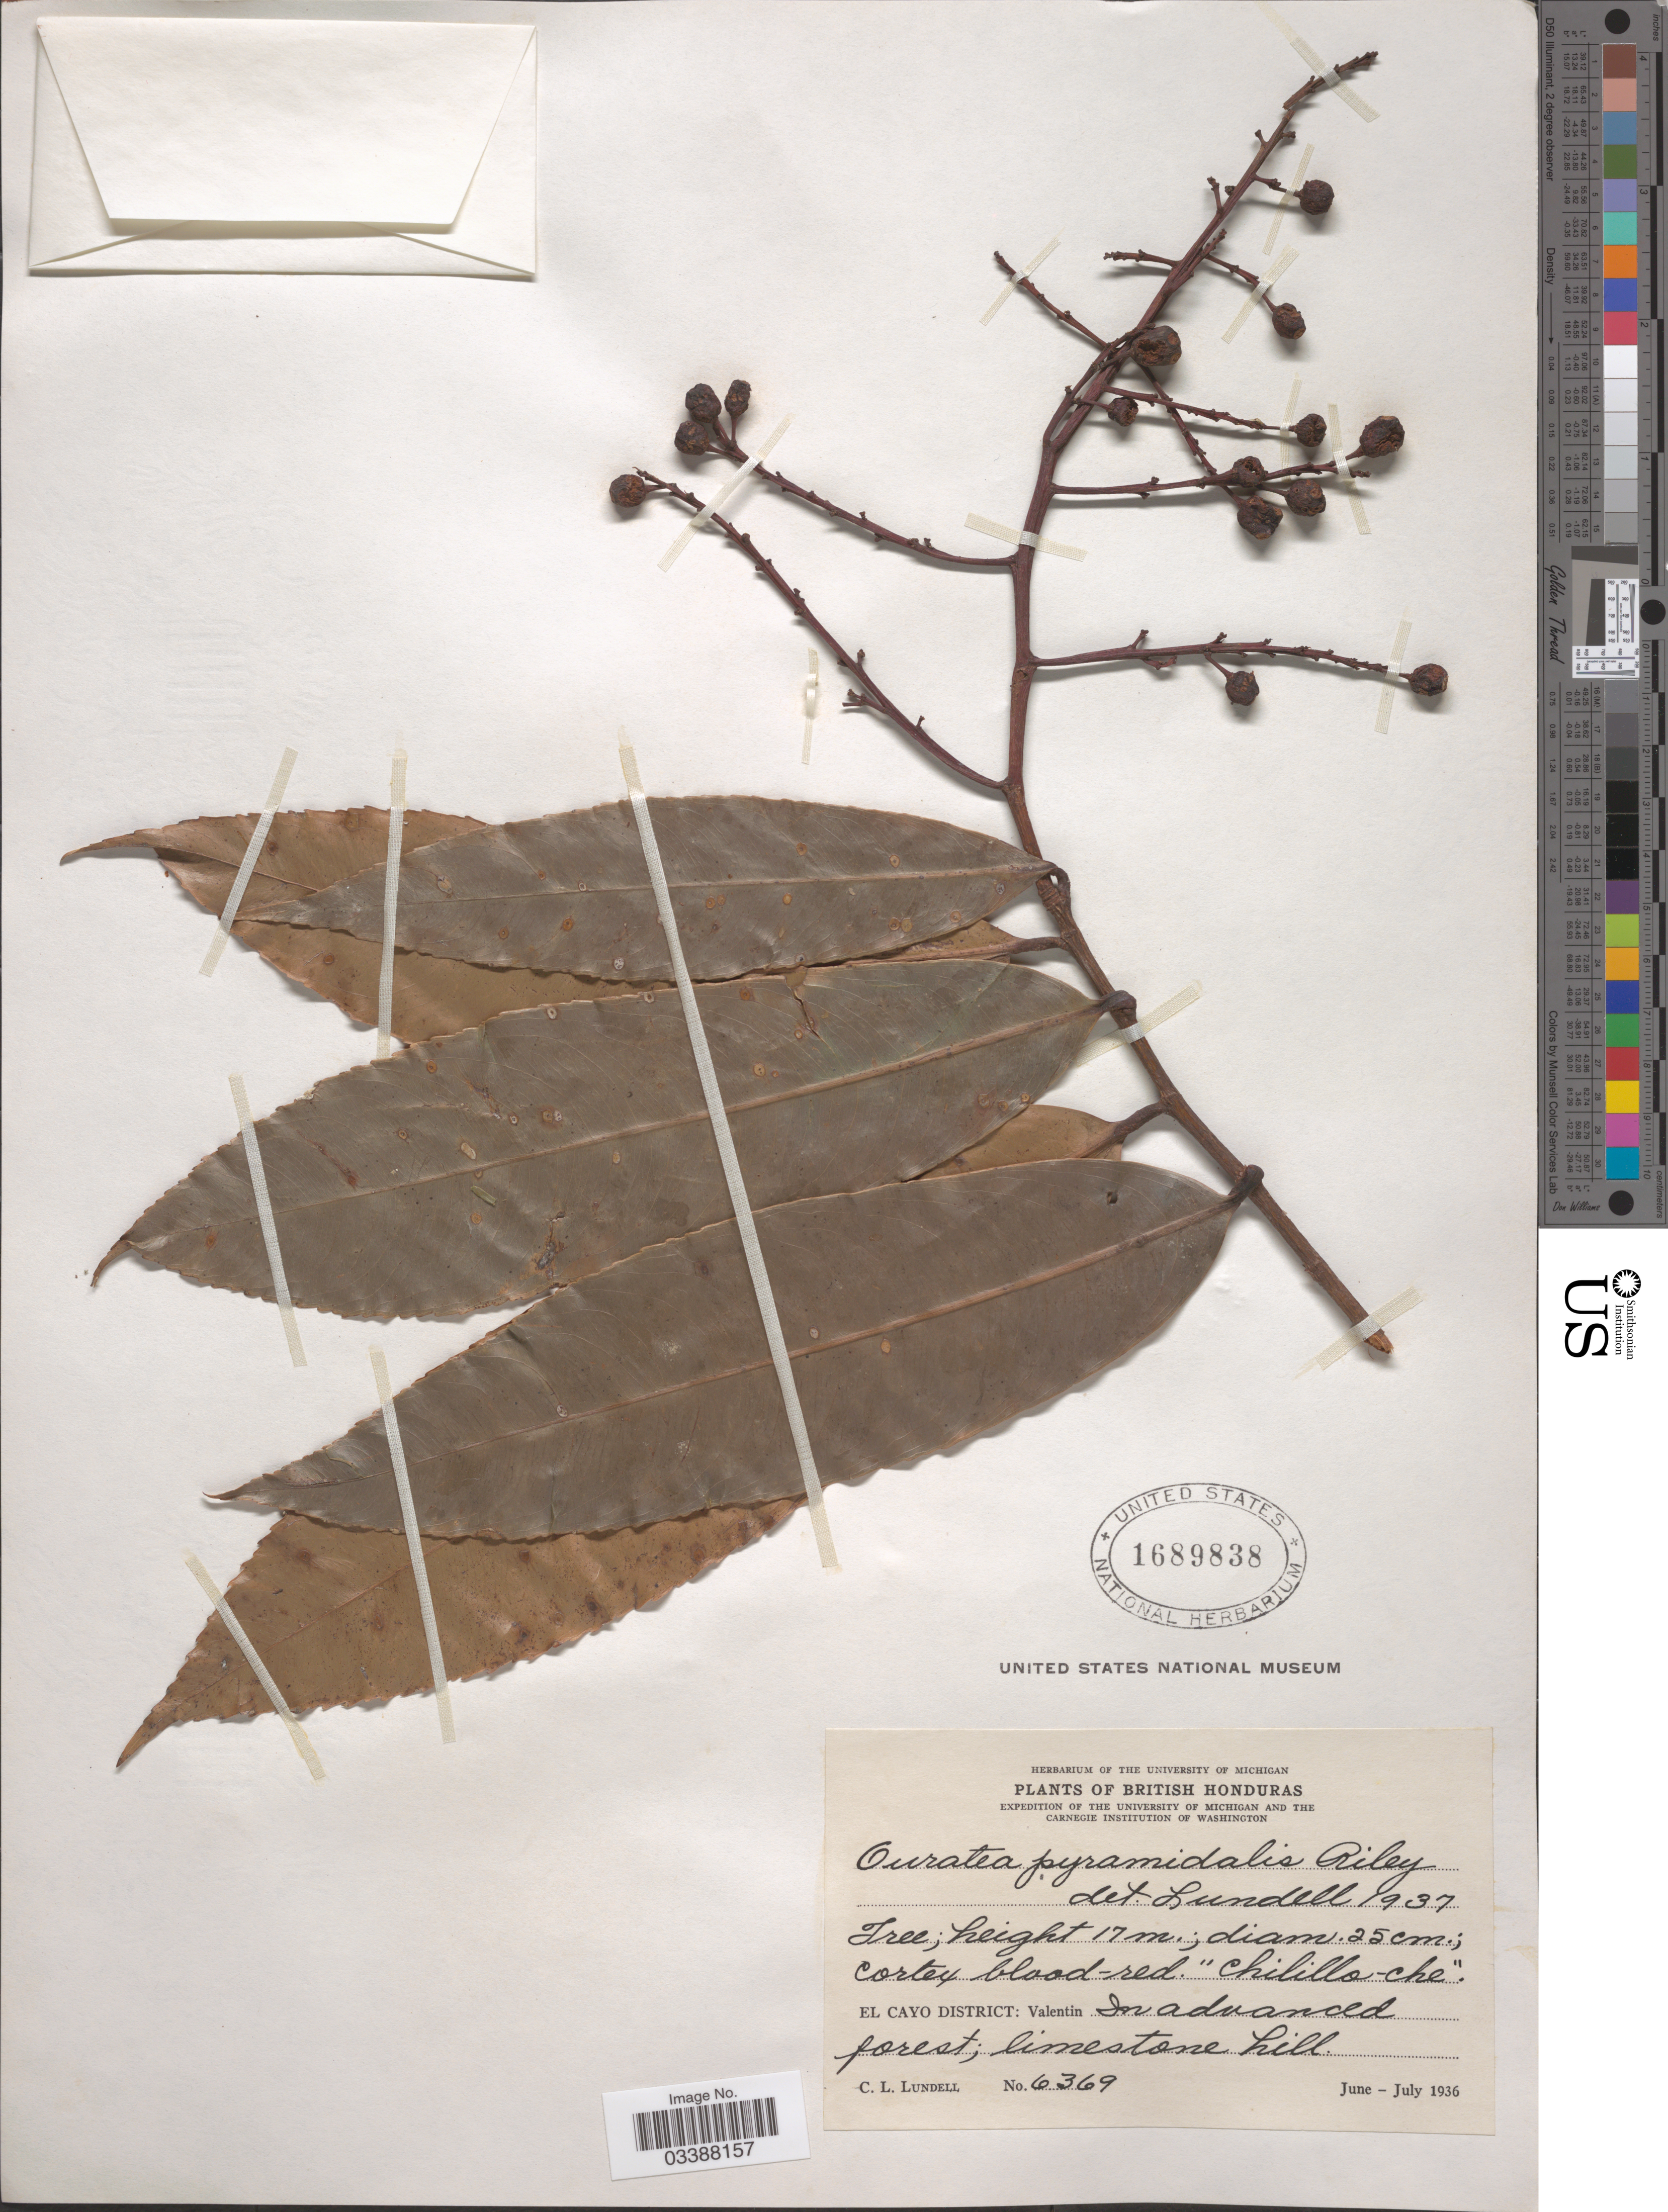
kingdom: Plantae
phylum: Tracheophyta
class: Magnoliopsida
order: Malpighiales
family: Ochnaceae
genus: Ouratea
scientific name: Ouratea pyramidalis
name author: L. Riley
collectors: C. L. Lundell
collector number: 6369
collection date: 1936-06/1936-07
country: Belize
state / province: Cayo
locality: British Honduras. El Cayo District: Valentin.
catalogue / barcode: US 1689838